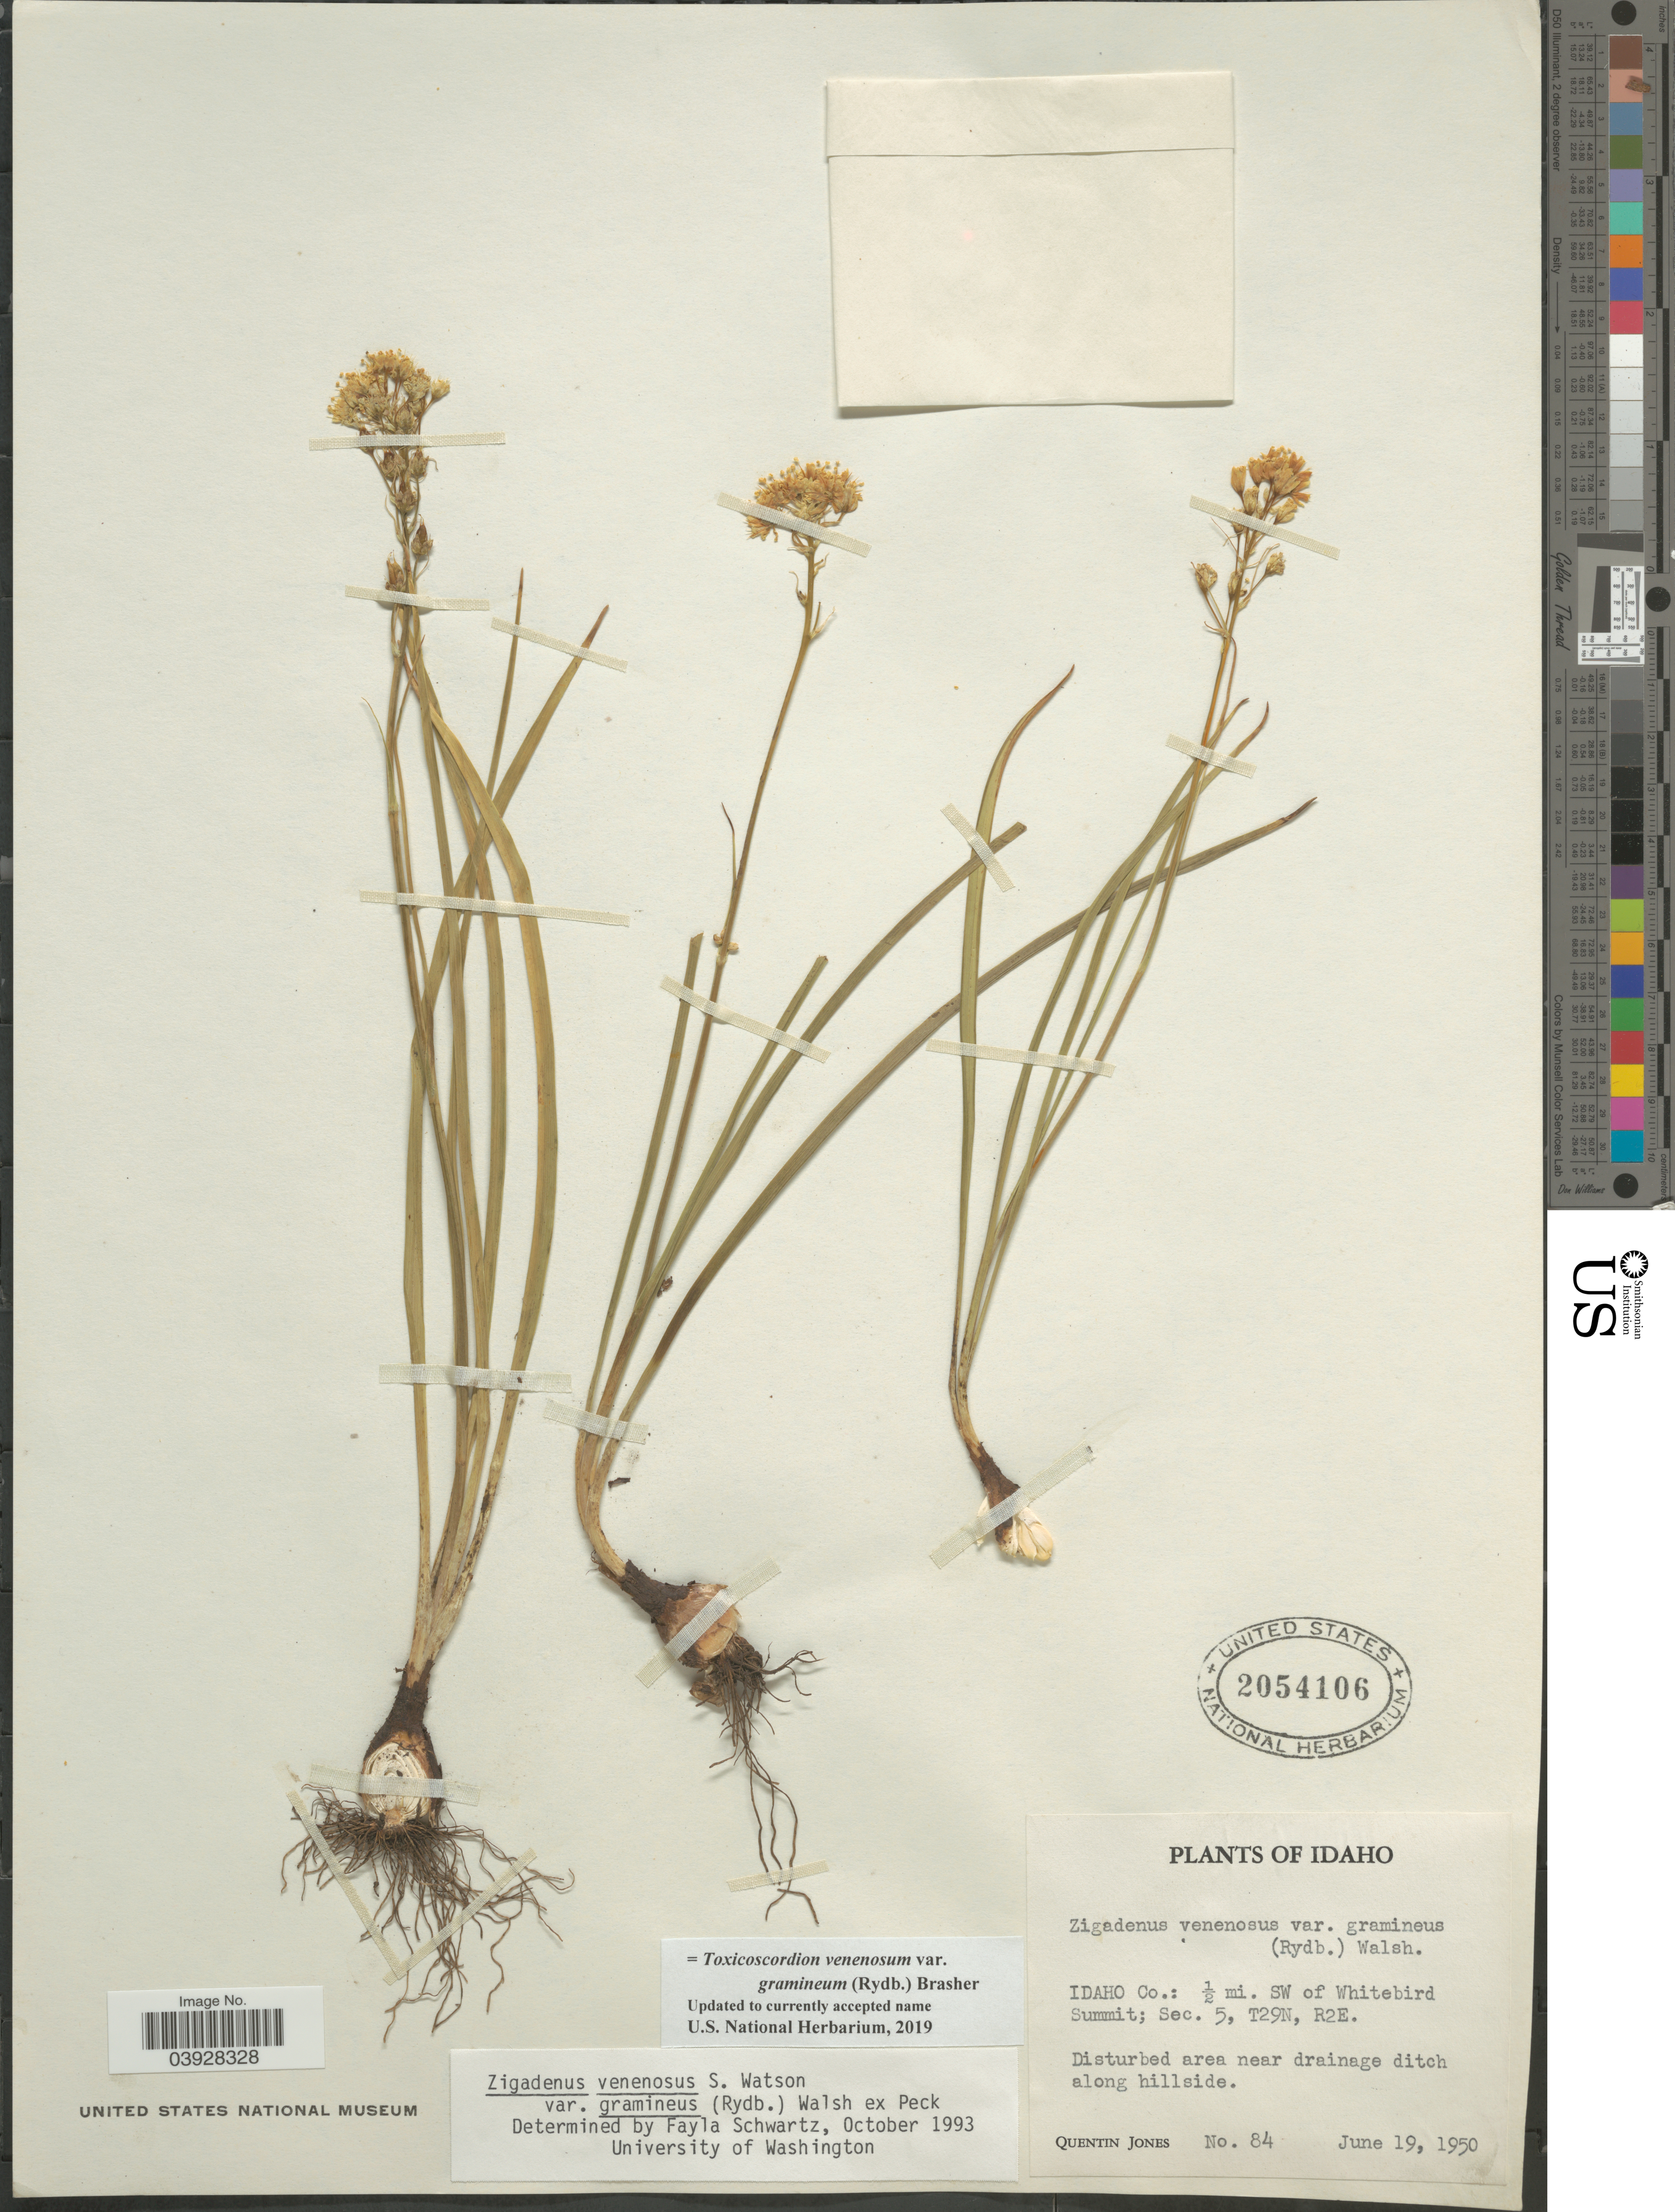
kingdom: Plantae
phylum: Tracheophyta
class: Liliopsida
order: Liliales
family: Melanthiaceae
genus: Toxicoscordion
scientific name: Toxicoscordion venenosum var. gramineum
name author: (Rydb.) Brasher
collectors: Q. Jones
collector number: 84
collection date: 1950-06-19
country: United States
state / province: Idaho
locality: Idaho Co.: ½ mi. SW of Whitebird Summit; Sec. 5, T29N, R2E.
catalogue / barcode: US 2054106